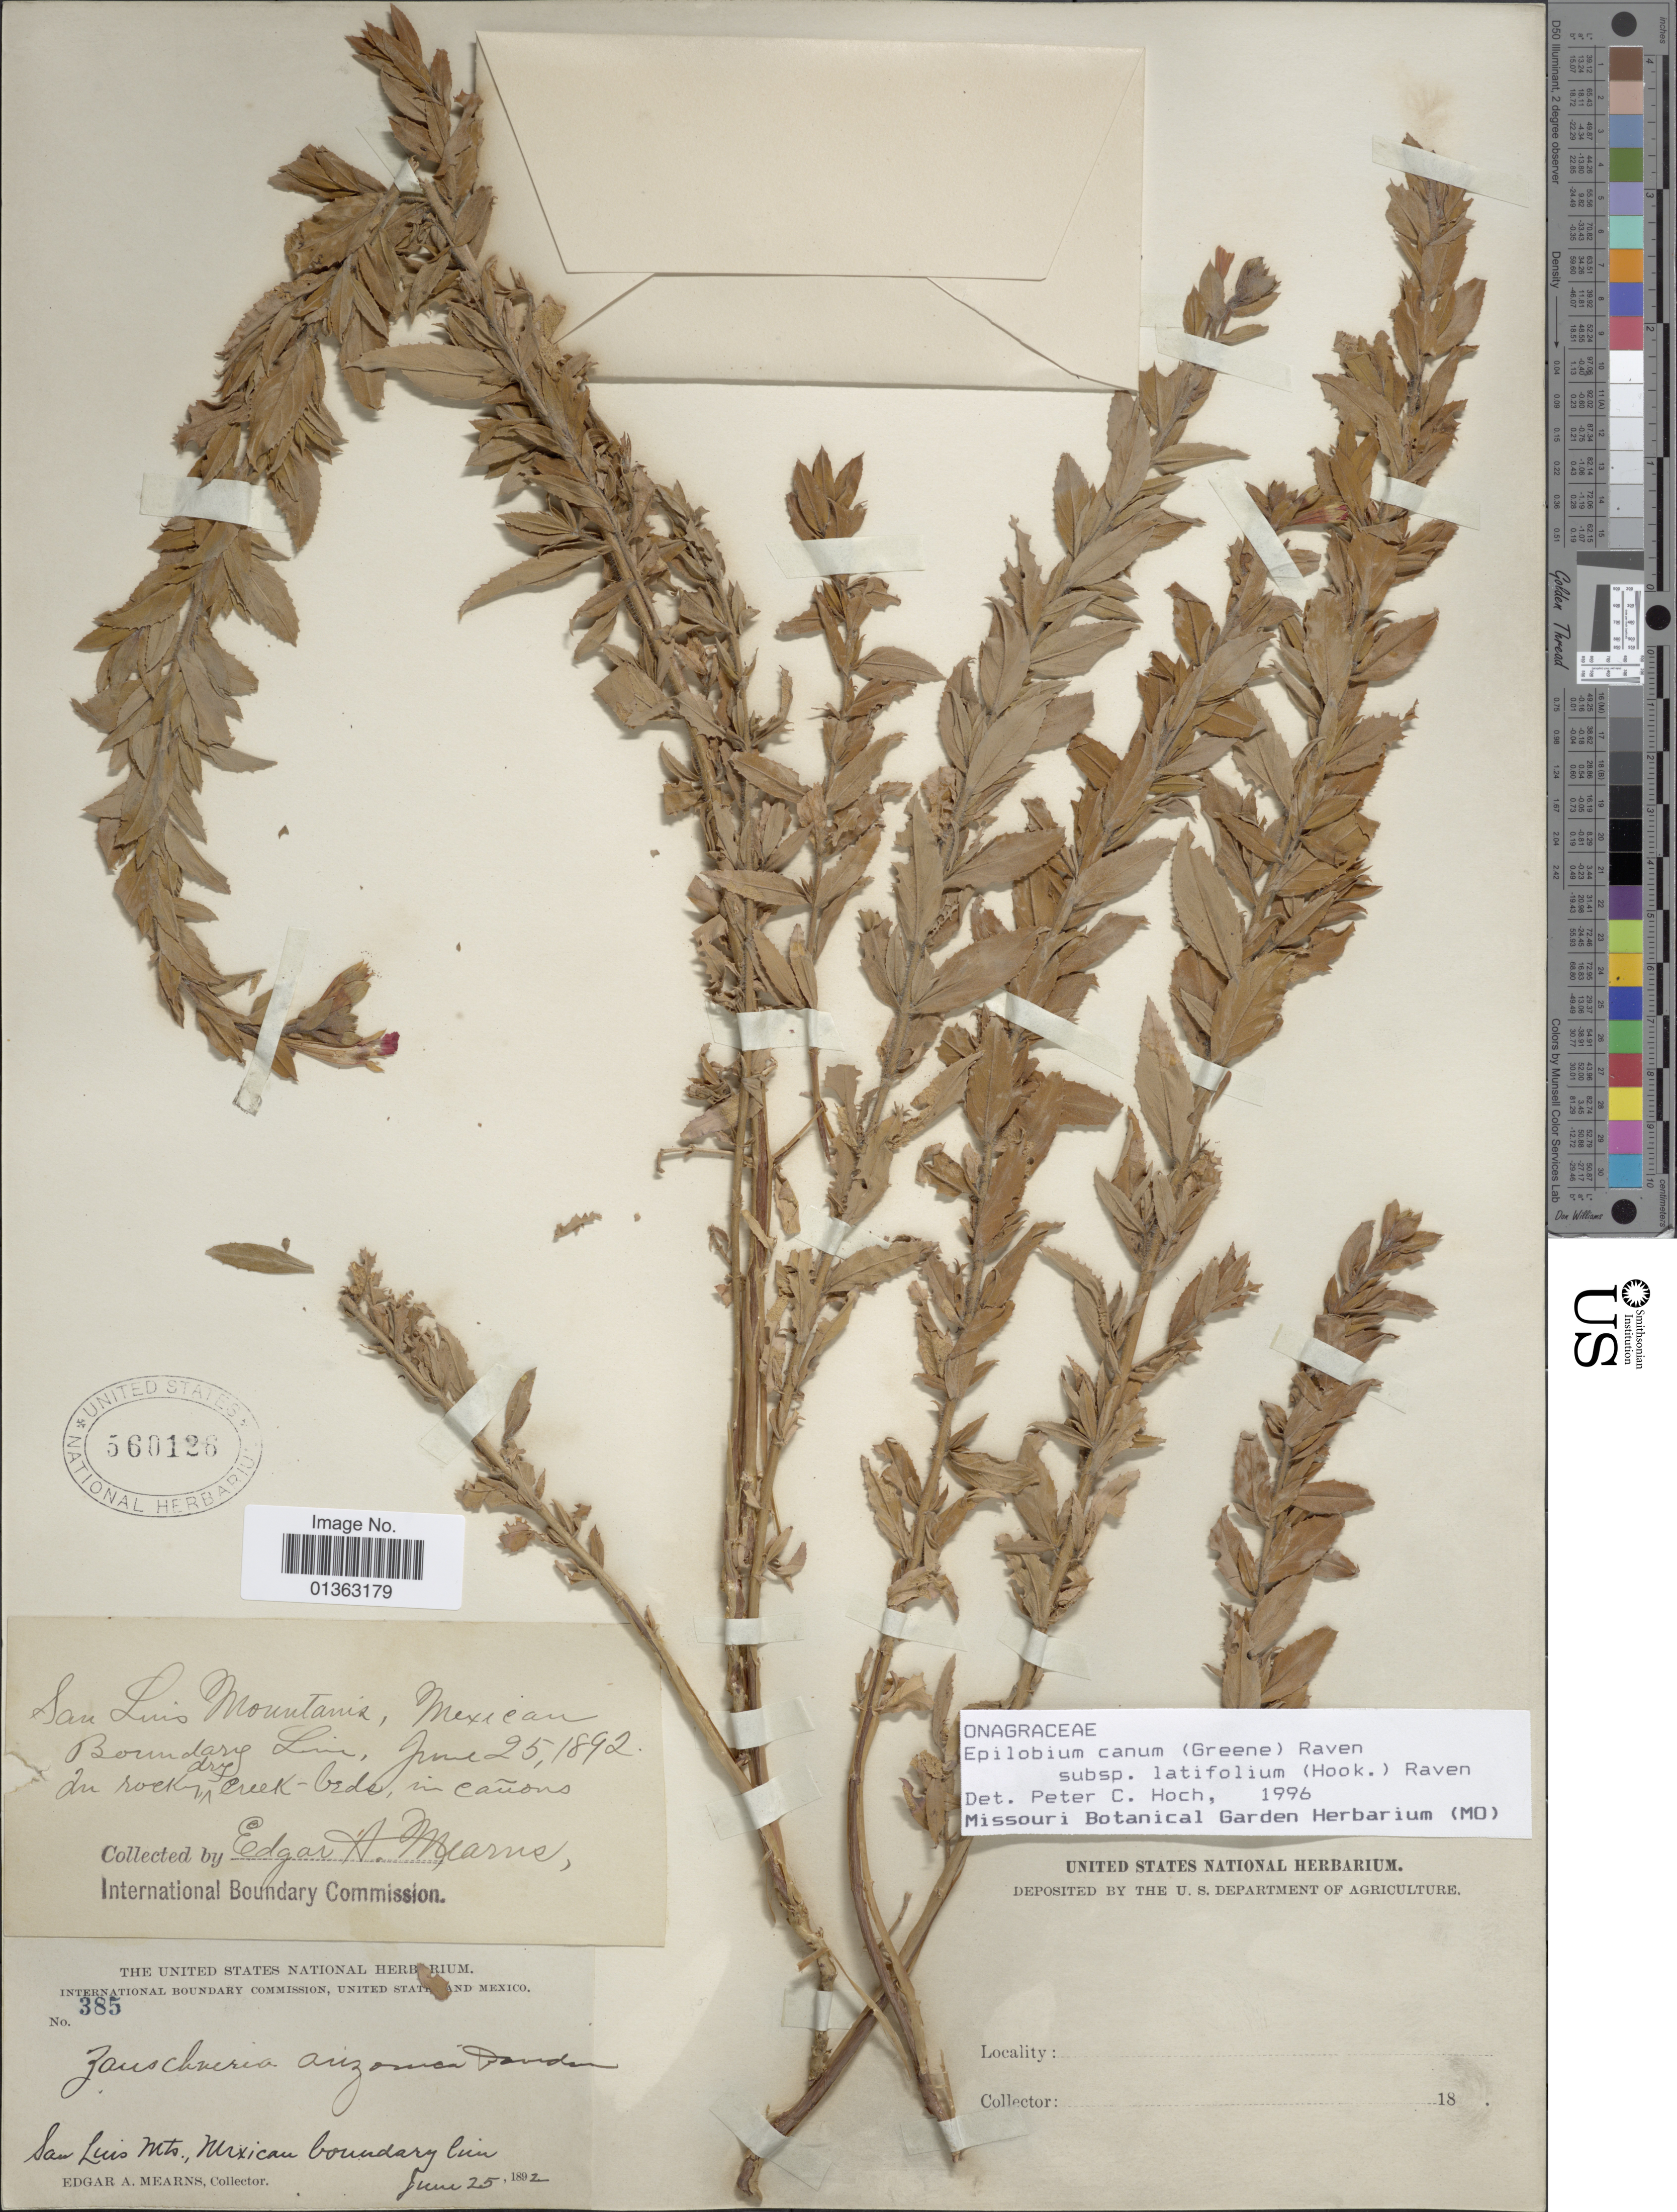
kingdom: Plantae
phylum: Tracheophyta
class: Magnoliopsida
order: Myrtales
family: Onagraceae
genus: Epilobium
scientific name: Epilobium canum subsp. latifolium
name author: (Hook.) P.H. Raven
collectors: E. A. Mearns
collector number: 385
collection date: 1892-06-25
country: United States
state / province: Arizona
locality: San Luis Mts., Mexican boundary Line.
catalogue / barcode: US 560126